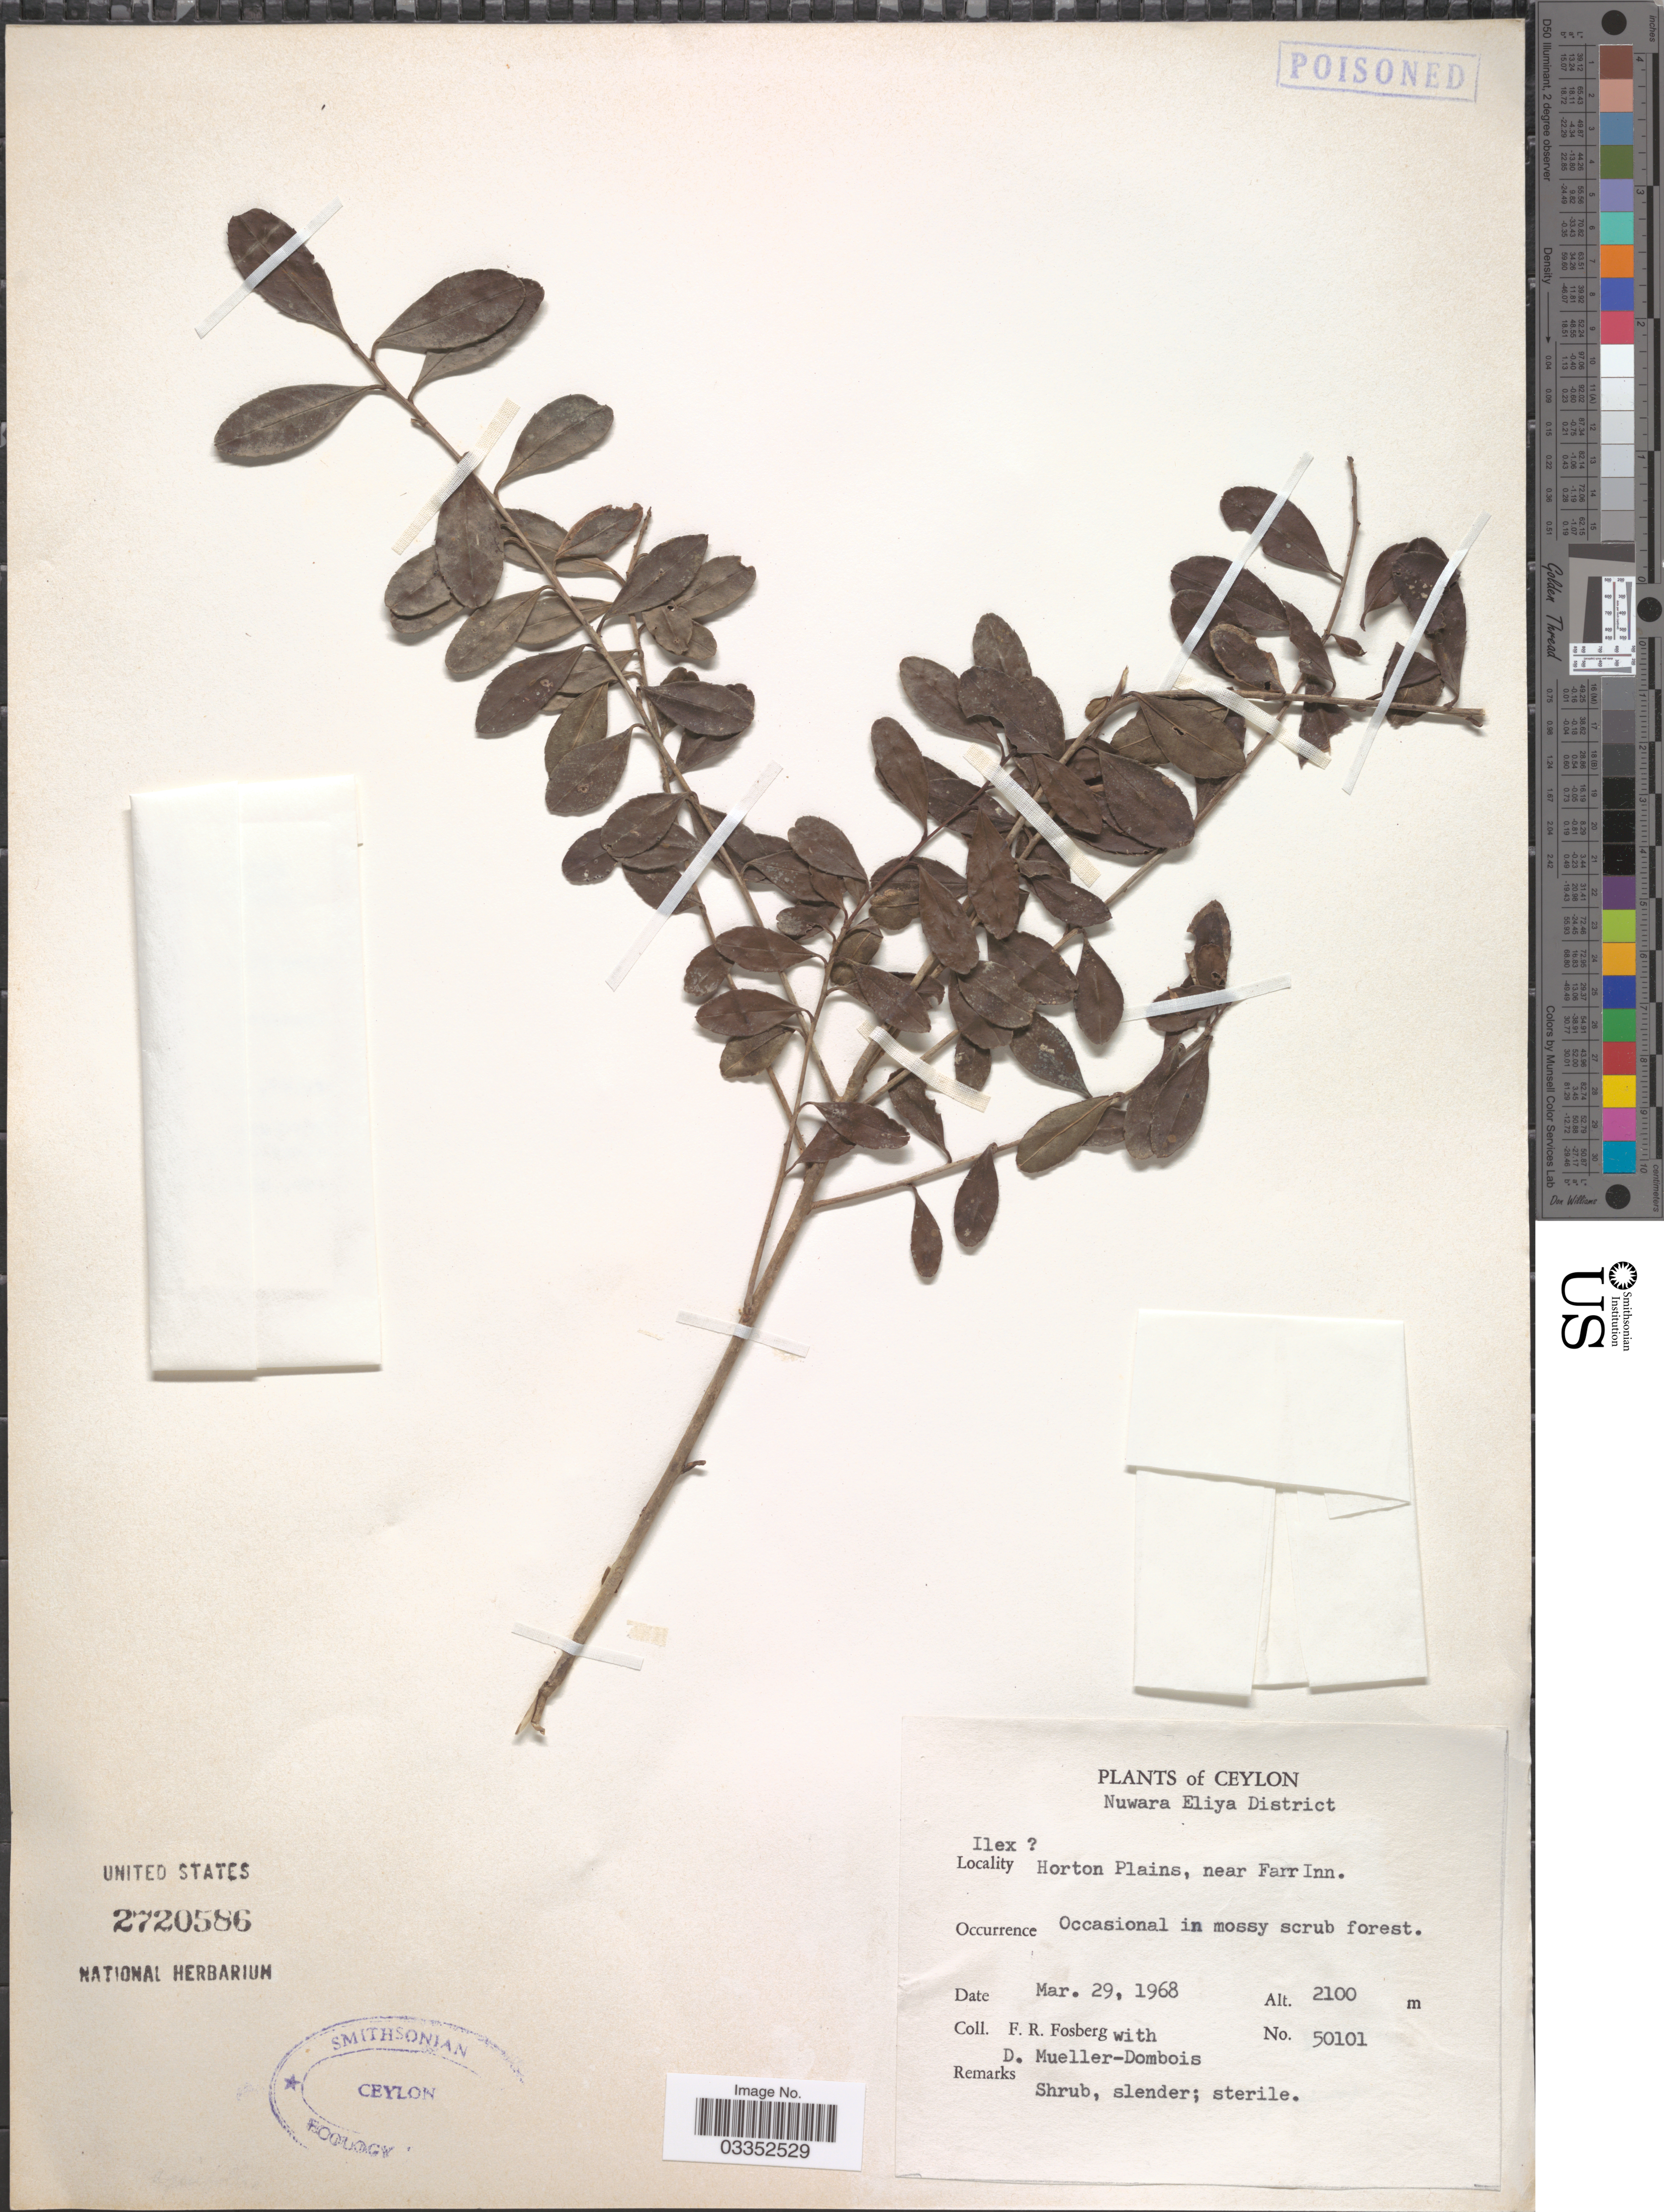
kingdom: Plantae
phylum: Tracheophyta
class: Magnoliopsida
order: Aquifoliales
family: Aquifoliaceae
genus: Ilex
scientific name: Ilex sp.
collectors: F. R. Fosberg & D. Mueller-Dombois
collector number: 50101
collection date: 1968-03-29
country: Sri Lanka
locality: Ceylon, Nuwara Eliya District, Horton Plains, near Farr Inn.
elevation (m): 2100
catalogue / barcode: US 2720586